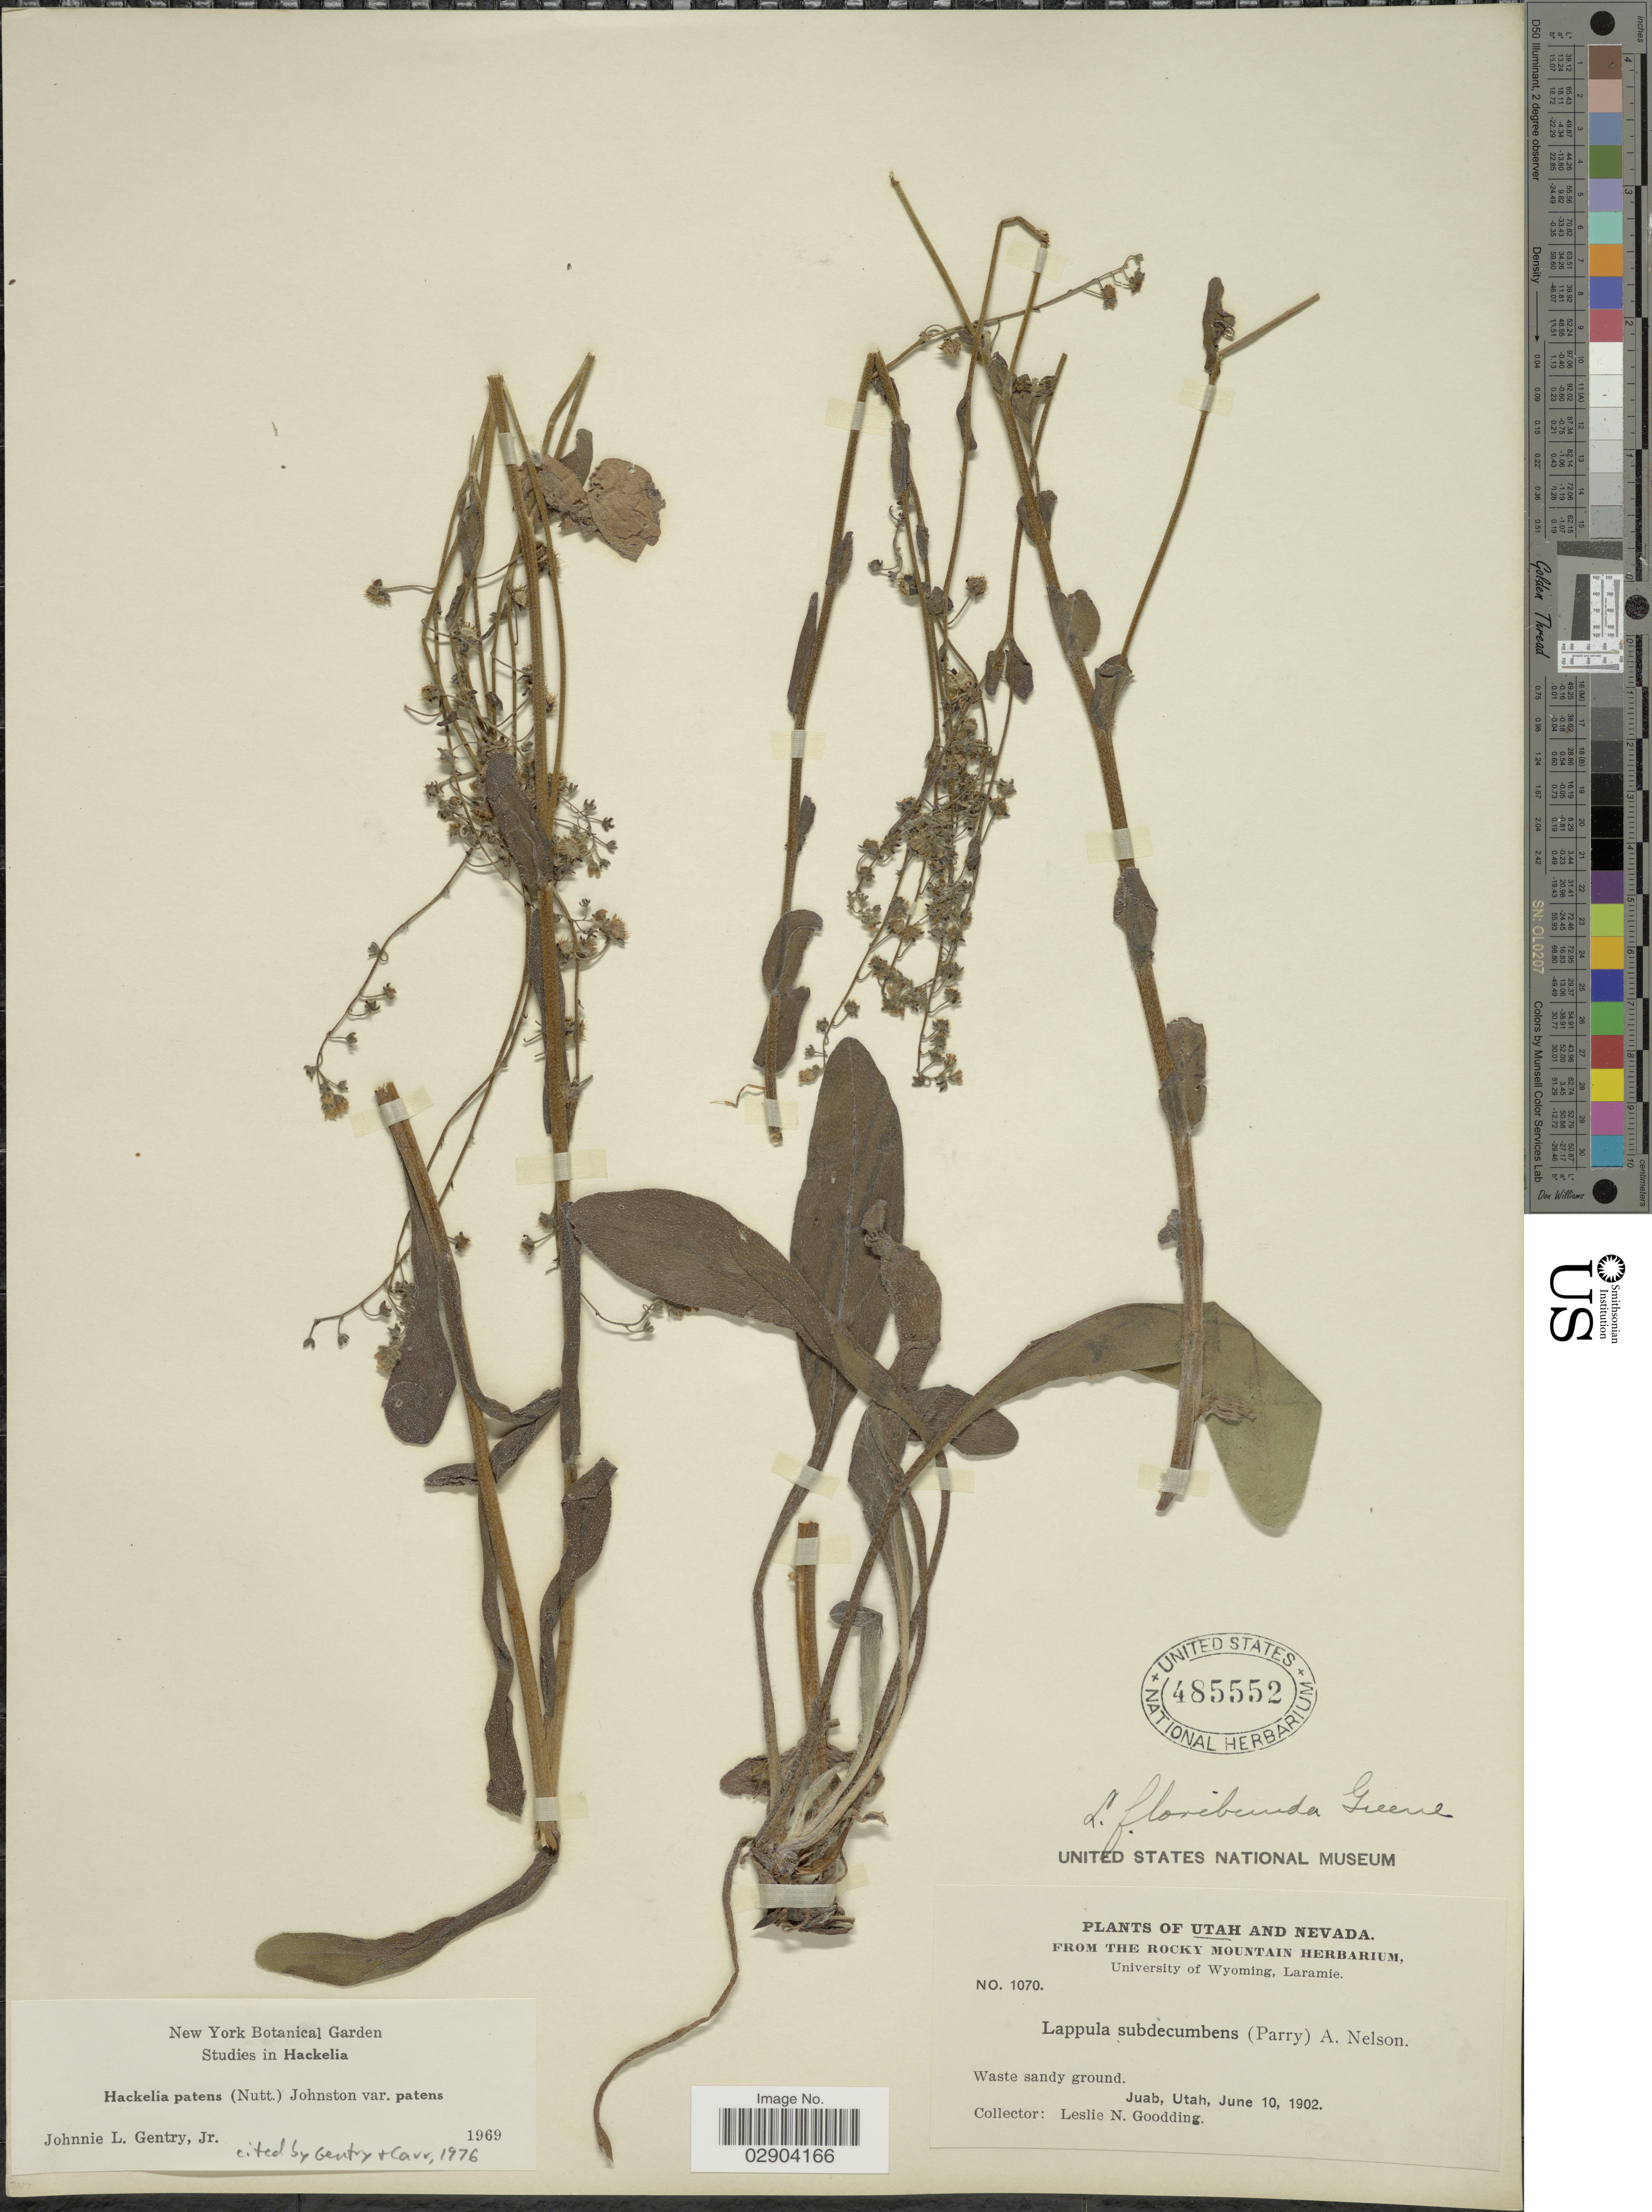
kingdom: Plantae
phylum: Tracheophyta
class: Magnoliopsida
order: Boraginales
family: Boraginaceae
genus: Hackelia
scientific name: Hackelia patens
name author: I.M. Johnst.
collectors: L. N. Goodding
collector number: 1070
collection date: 1902-06-10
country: United States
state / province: Utah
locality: Juab.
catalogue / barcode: US 485552